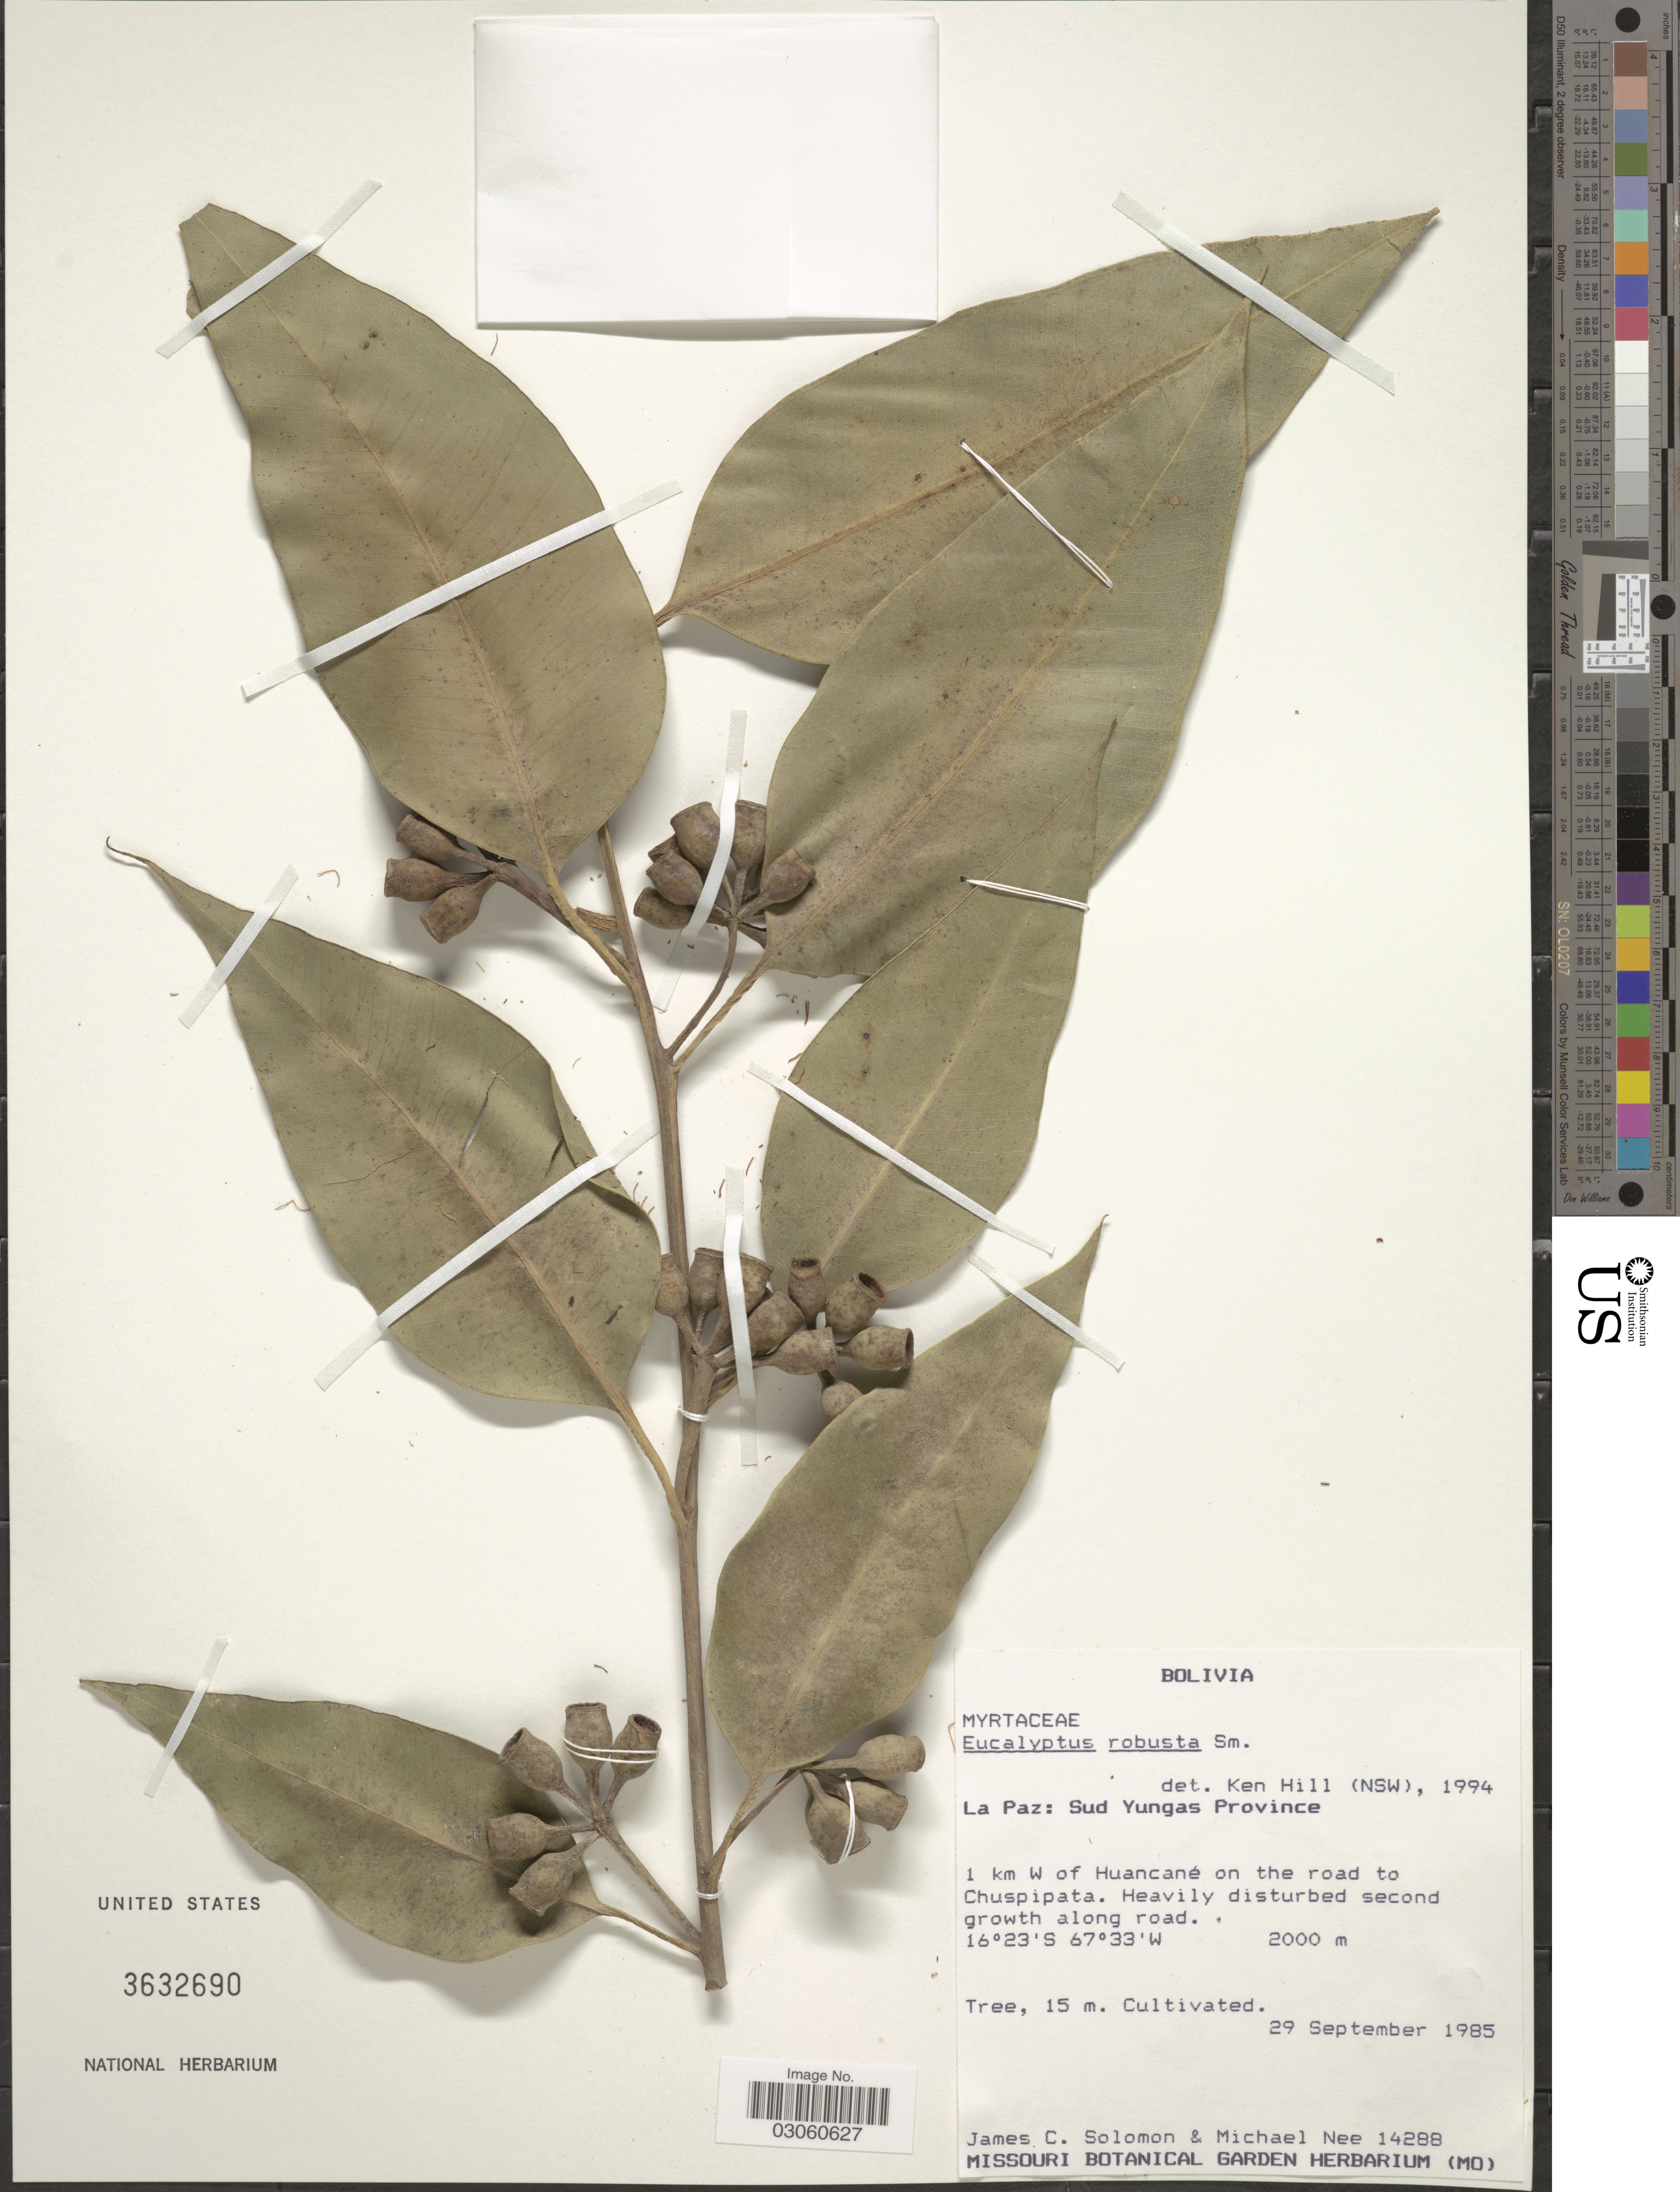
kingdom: Plantae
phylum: Tracheophyta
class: Magnoliopsida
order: Myrtales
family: Myrtaceae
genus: Eucalyptus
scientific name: Eucalyptus robusta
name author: Sm.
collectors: J. C. Solomon & M. Nee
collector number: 14288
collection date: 1985-09-29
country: Bolivia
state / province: La Paz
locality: Sud Yungas Province, 1 km W of Huancané on the road to Chuspipata.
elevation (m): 2000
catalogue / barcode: US 3632690